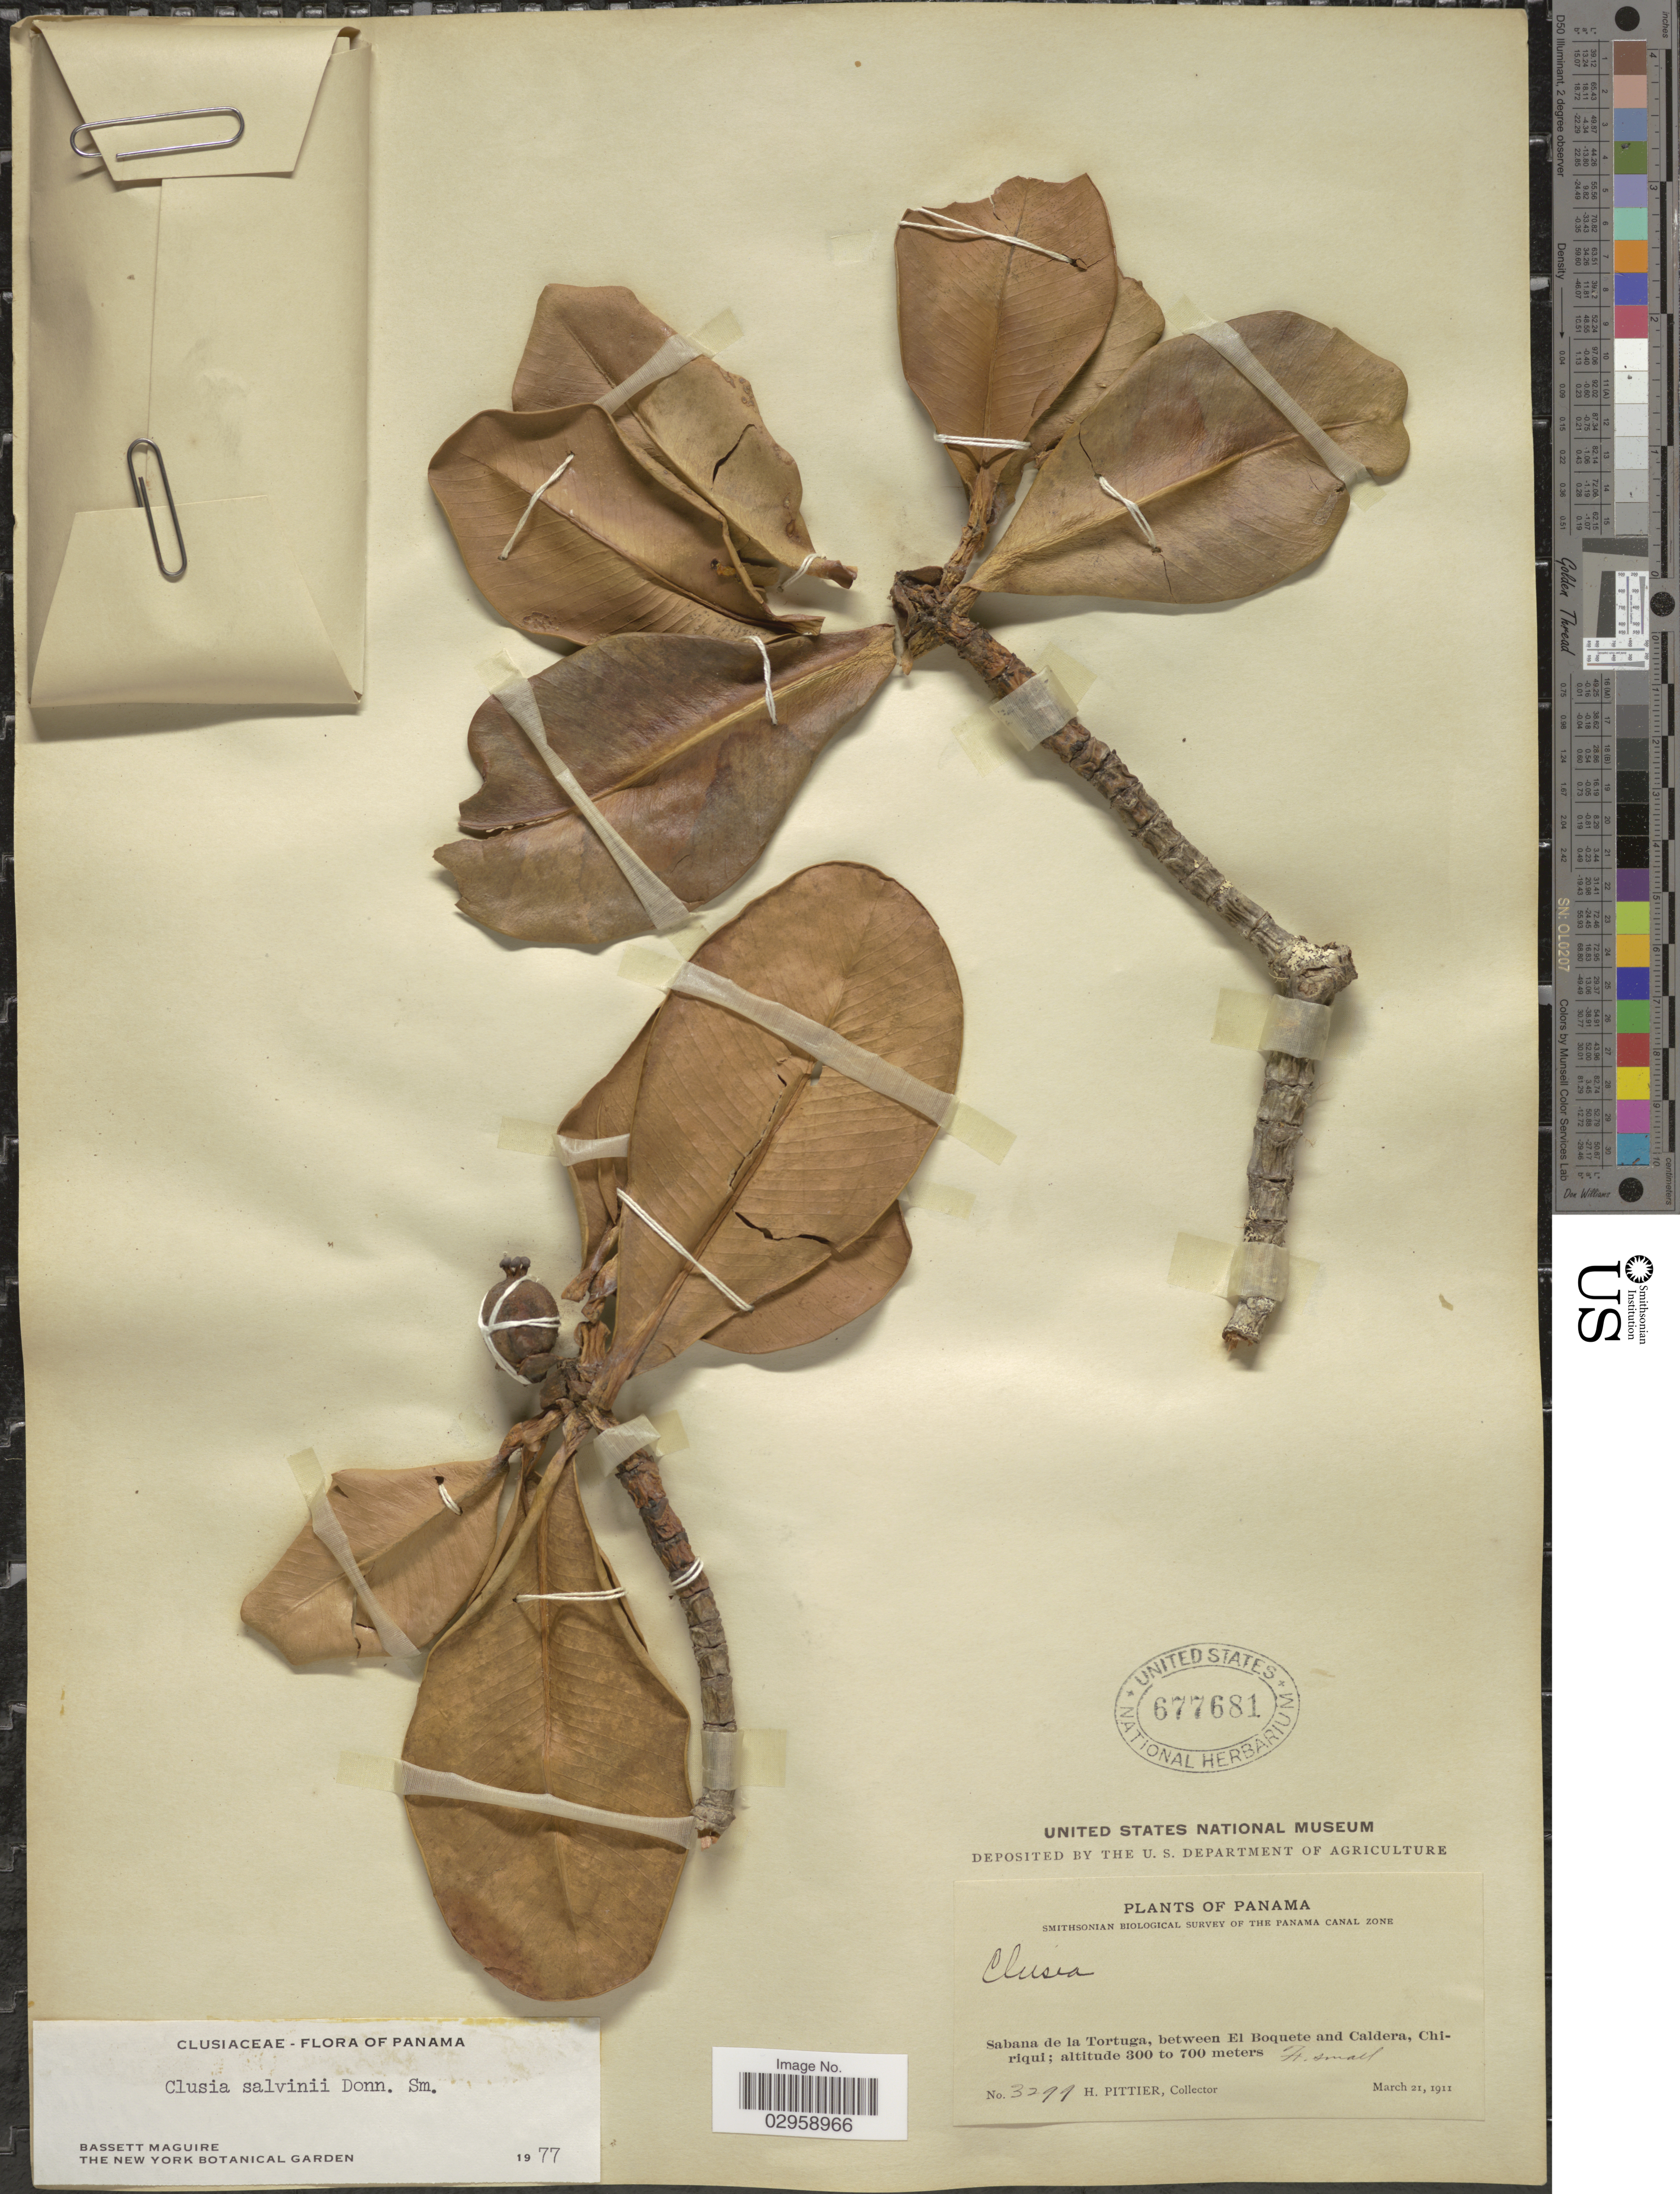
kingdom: Plantae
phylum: Tracheophyta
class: Magnoliopsida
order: Malpighiales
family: Clusiaceae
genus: Clusia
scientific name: Clusia salvinii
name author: Donn. Sm.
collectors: H. F. Pittier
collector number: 3299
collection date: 1911-03-21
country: Panama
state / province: Chiriqui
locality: Sabana de la Tortuga, between El Boquete and Caldera.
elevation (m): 300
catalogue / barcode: US 677681